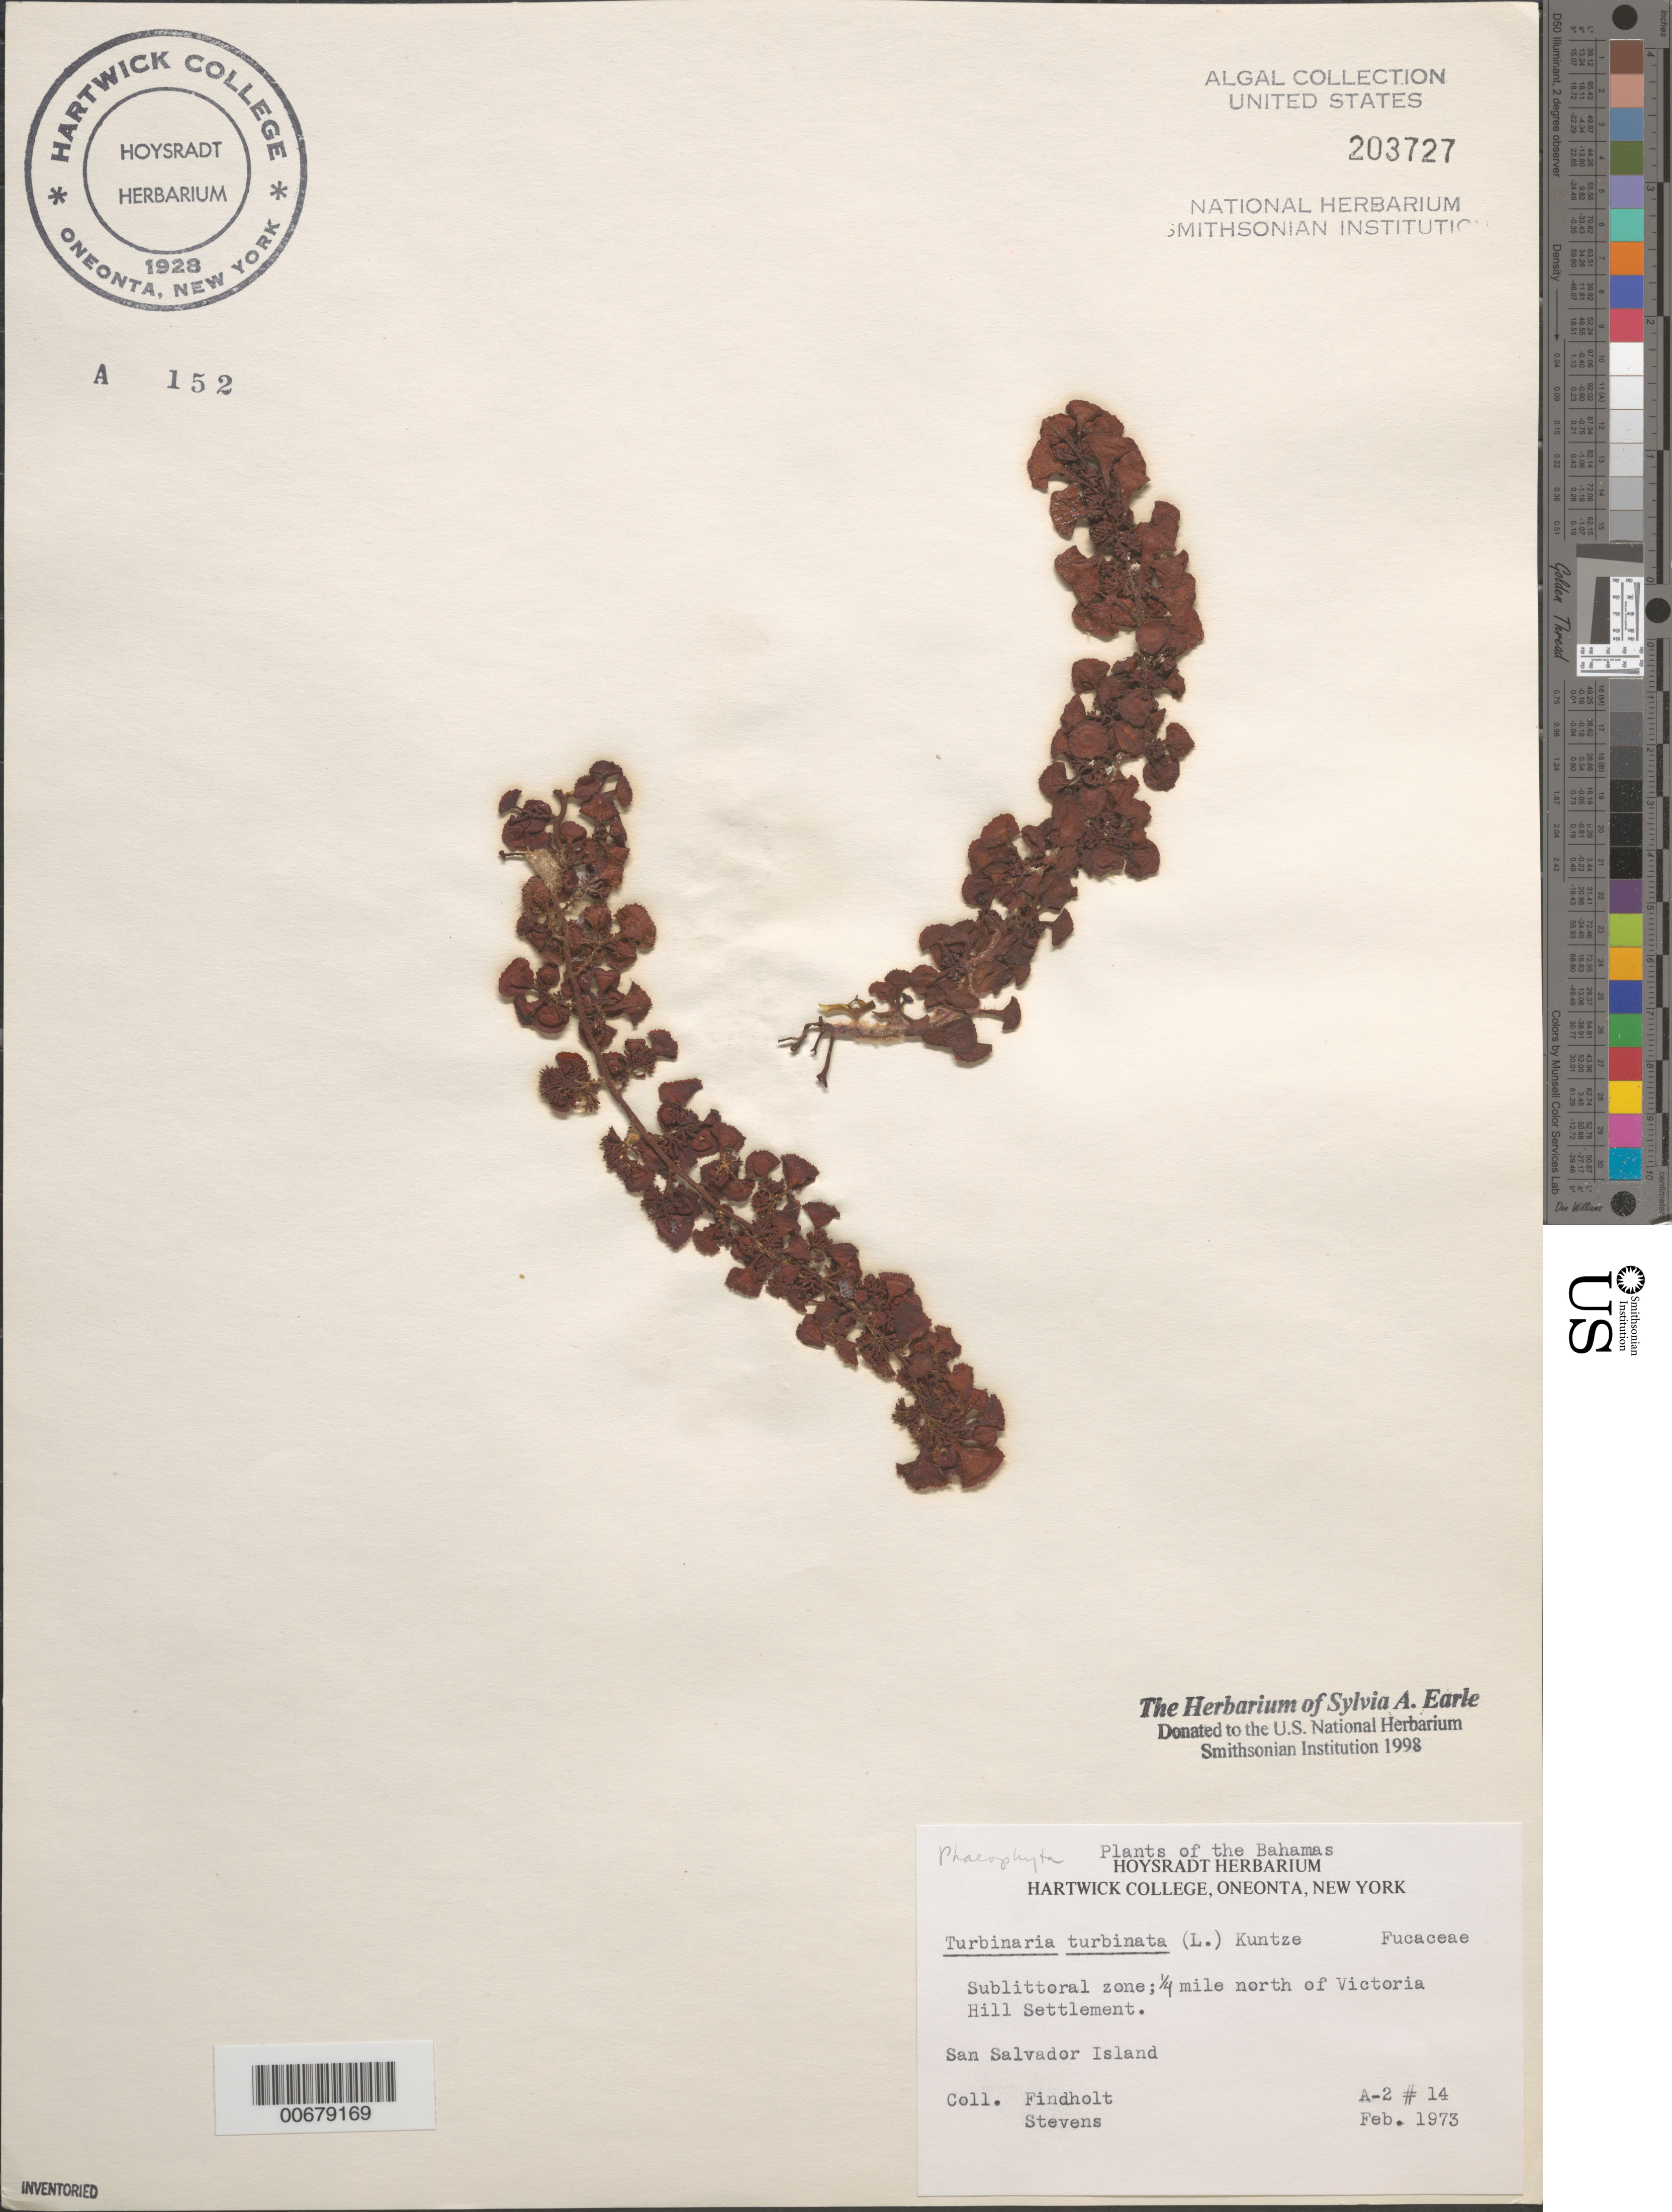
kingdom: Chromista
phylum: Ochrophyta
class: Phaeophyceae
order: Fucales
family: Sargassaceae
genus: Turbinaria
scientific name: Turbinaria turbinata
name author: (L.) Kuntze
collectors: -. Findholt & -- Stevens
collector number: A-2 14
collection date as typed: Feb 1973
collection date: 1973-02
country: Bahamas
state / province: San Salvador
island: San Salvador Island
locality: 1/4th mile north of Victoria Hill Settlement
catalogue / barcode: US 203727